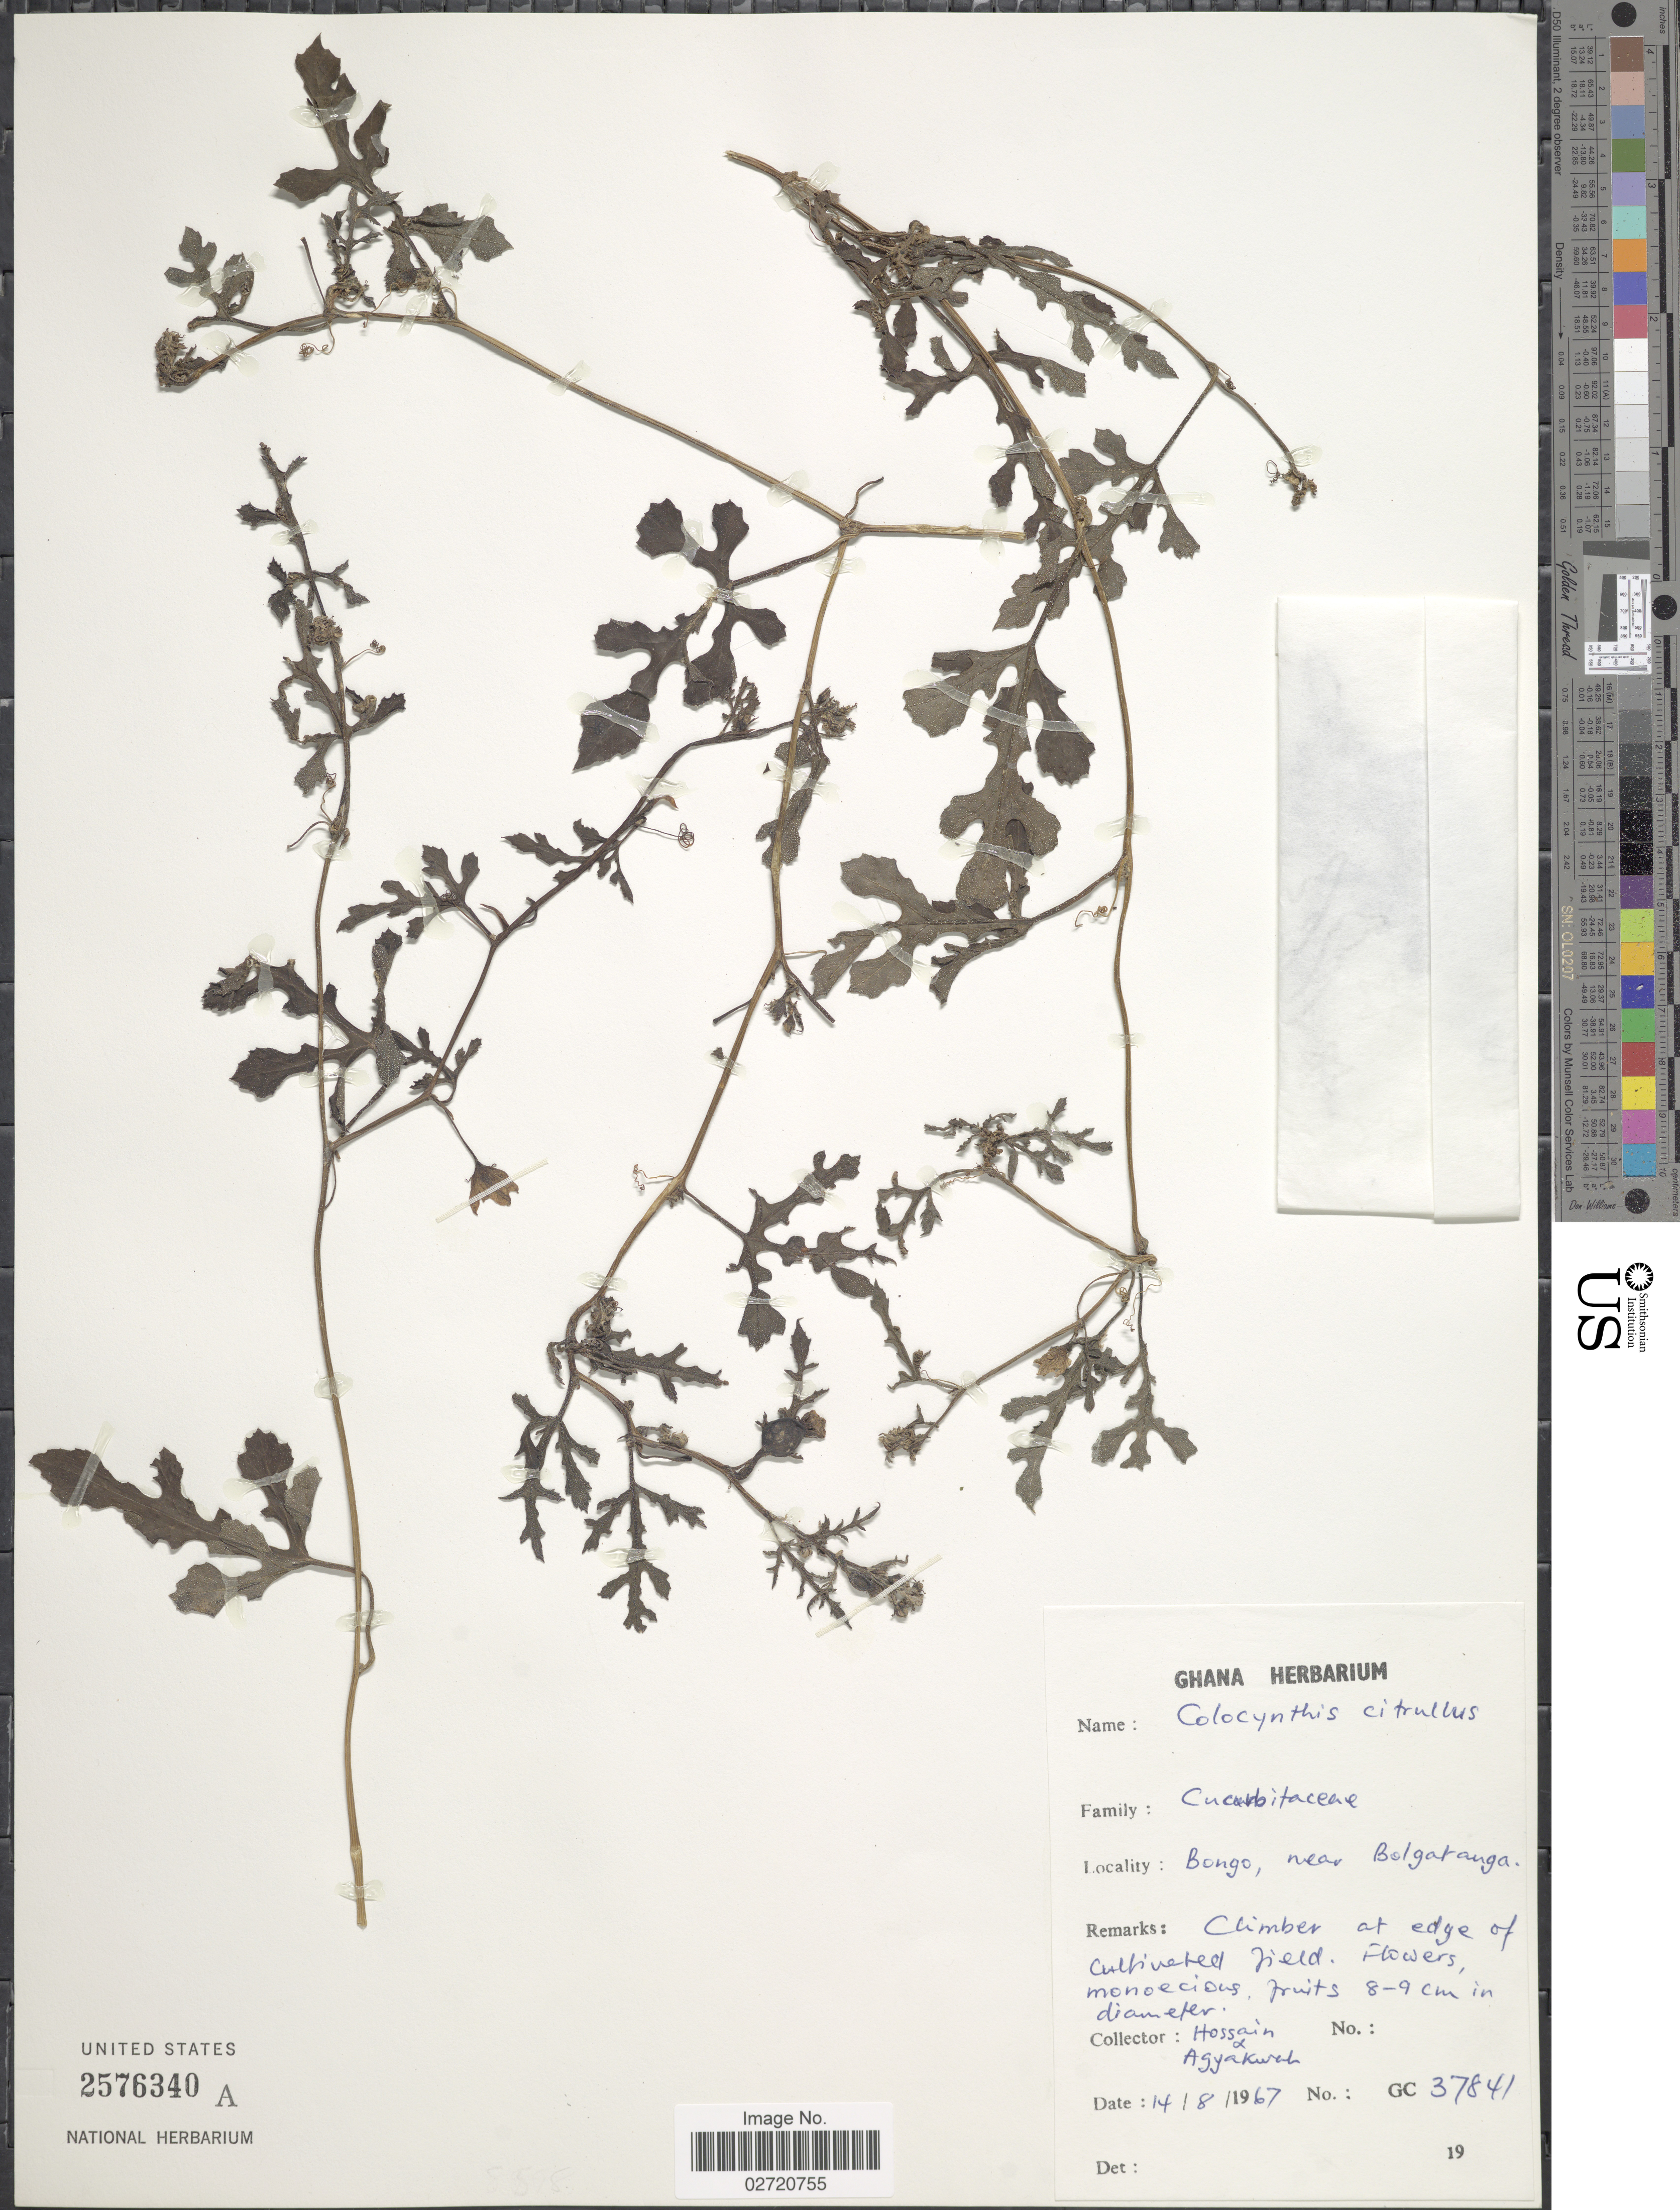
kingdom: Plantae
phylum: Tracheophyta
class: Magnoliopsida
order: Cucurbitales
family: Cucurbitaceae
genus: Citrullus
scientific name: Citrullus colocynthis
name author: (L.) Schrad.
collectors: Hossain & Agyakwah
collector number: GC37841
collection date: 1967-08-14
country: Ghana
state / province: Upper East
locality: Bongo, near Bolgatanga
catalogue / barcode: US 2576340A